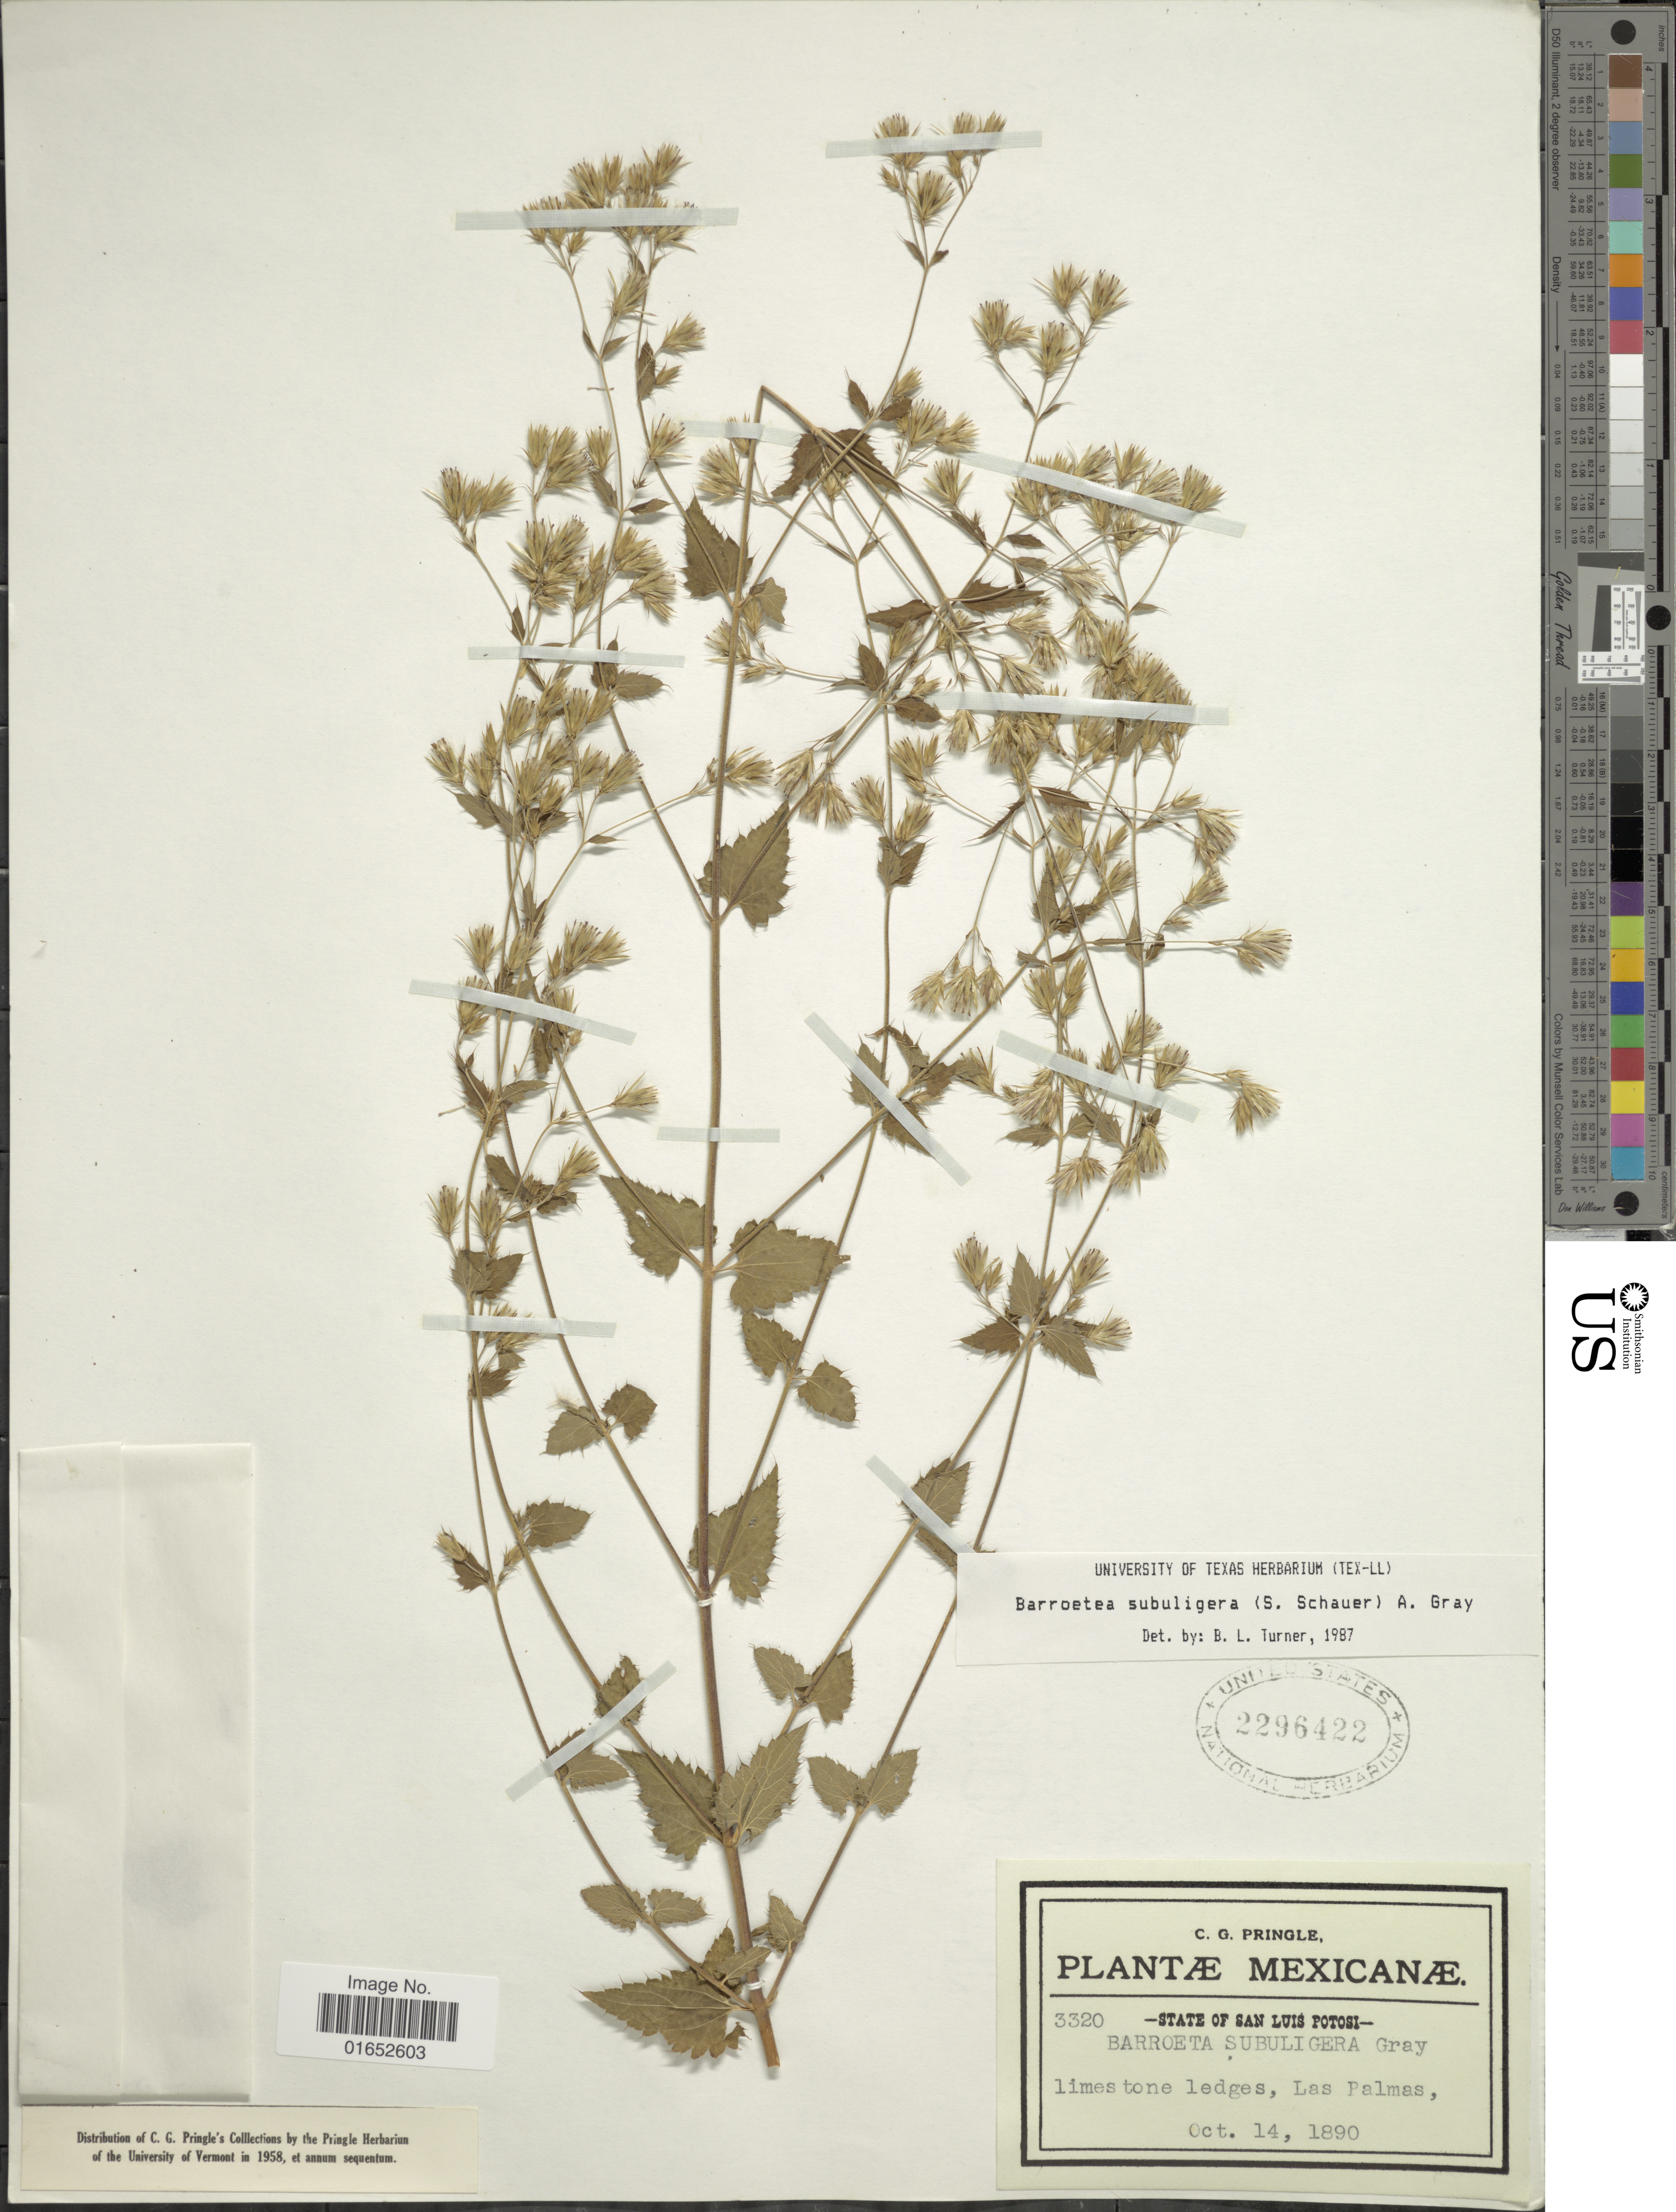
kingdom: Plantae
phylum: Tracheophyta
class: Magnoliopsida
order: Asterales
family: Asteraceae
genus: Barroetea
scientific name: Barroetea subuligera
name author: (S. Schauer) A. Gray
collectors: C. G. Pringle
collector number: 3320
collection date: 1890-10-14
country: Mexico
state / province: San Luis Potosí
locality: Limestone ledges, Las Palmas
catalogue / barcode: US 2296422